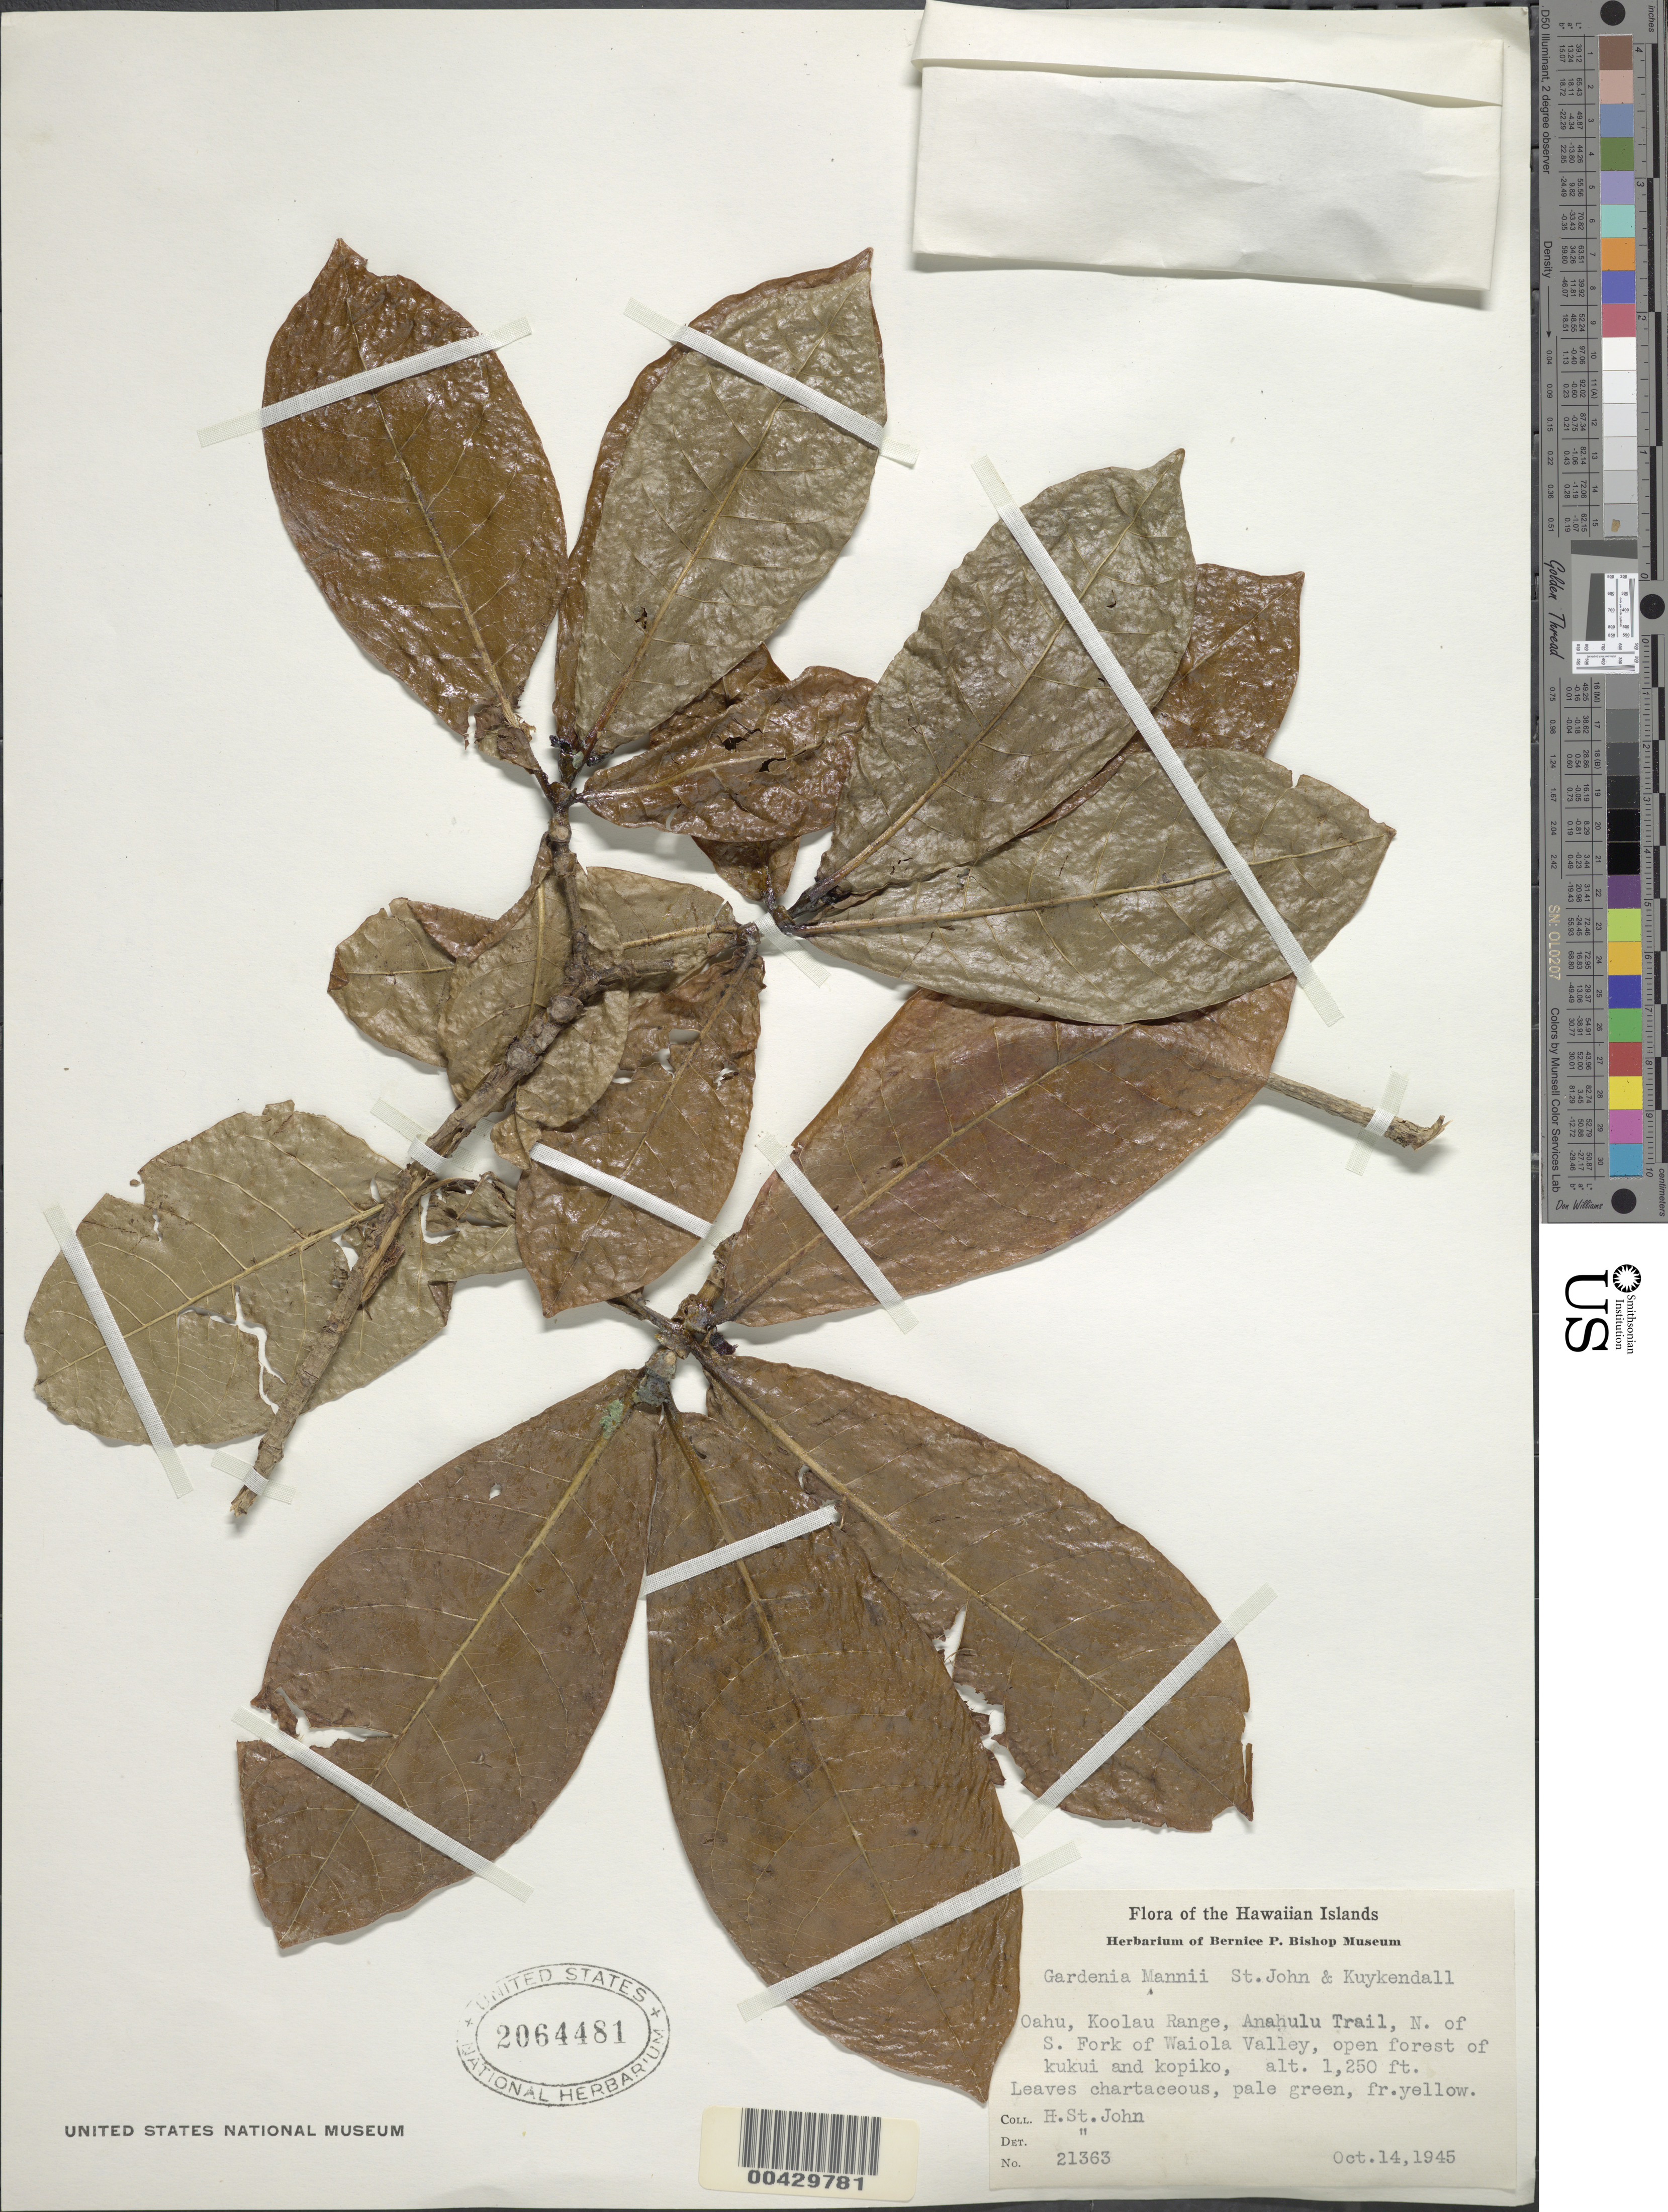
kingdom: Plantae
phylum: Tracheophyta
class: Magnoliopsida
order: Gentianales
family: Rubiaceae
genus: Gardenia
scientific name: Gardenia mannii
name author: H. St. John & Kuykendall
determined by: St. John, H.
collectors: H. St. John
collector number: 21363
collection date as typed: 14 Oct 1945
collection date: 1945-10-14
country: United States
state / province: Hawaii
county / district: Honolulu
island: Oahu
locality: Koolau Range, Anahulu Trail, N of S Fork of Waiola Valley, open forest of kukui and kopiko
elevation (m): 381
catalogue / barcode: US 2064481